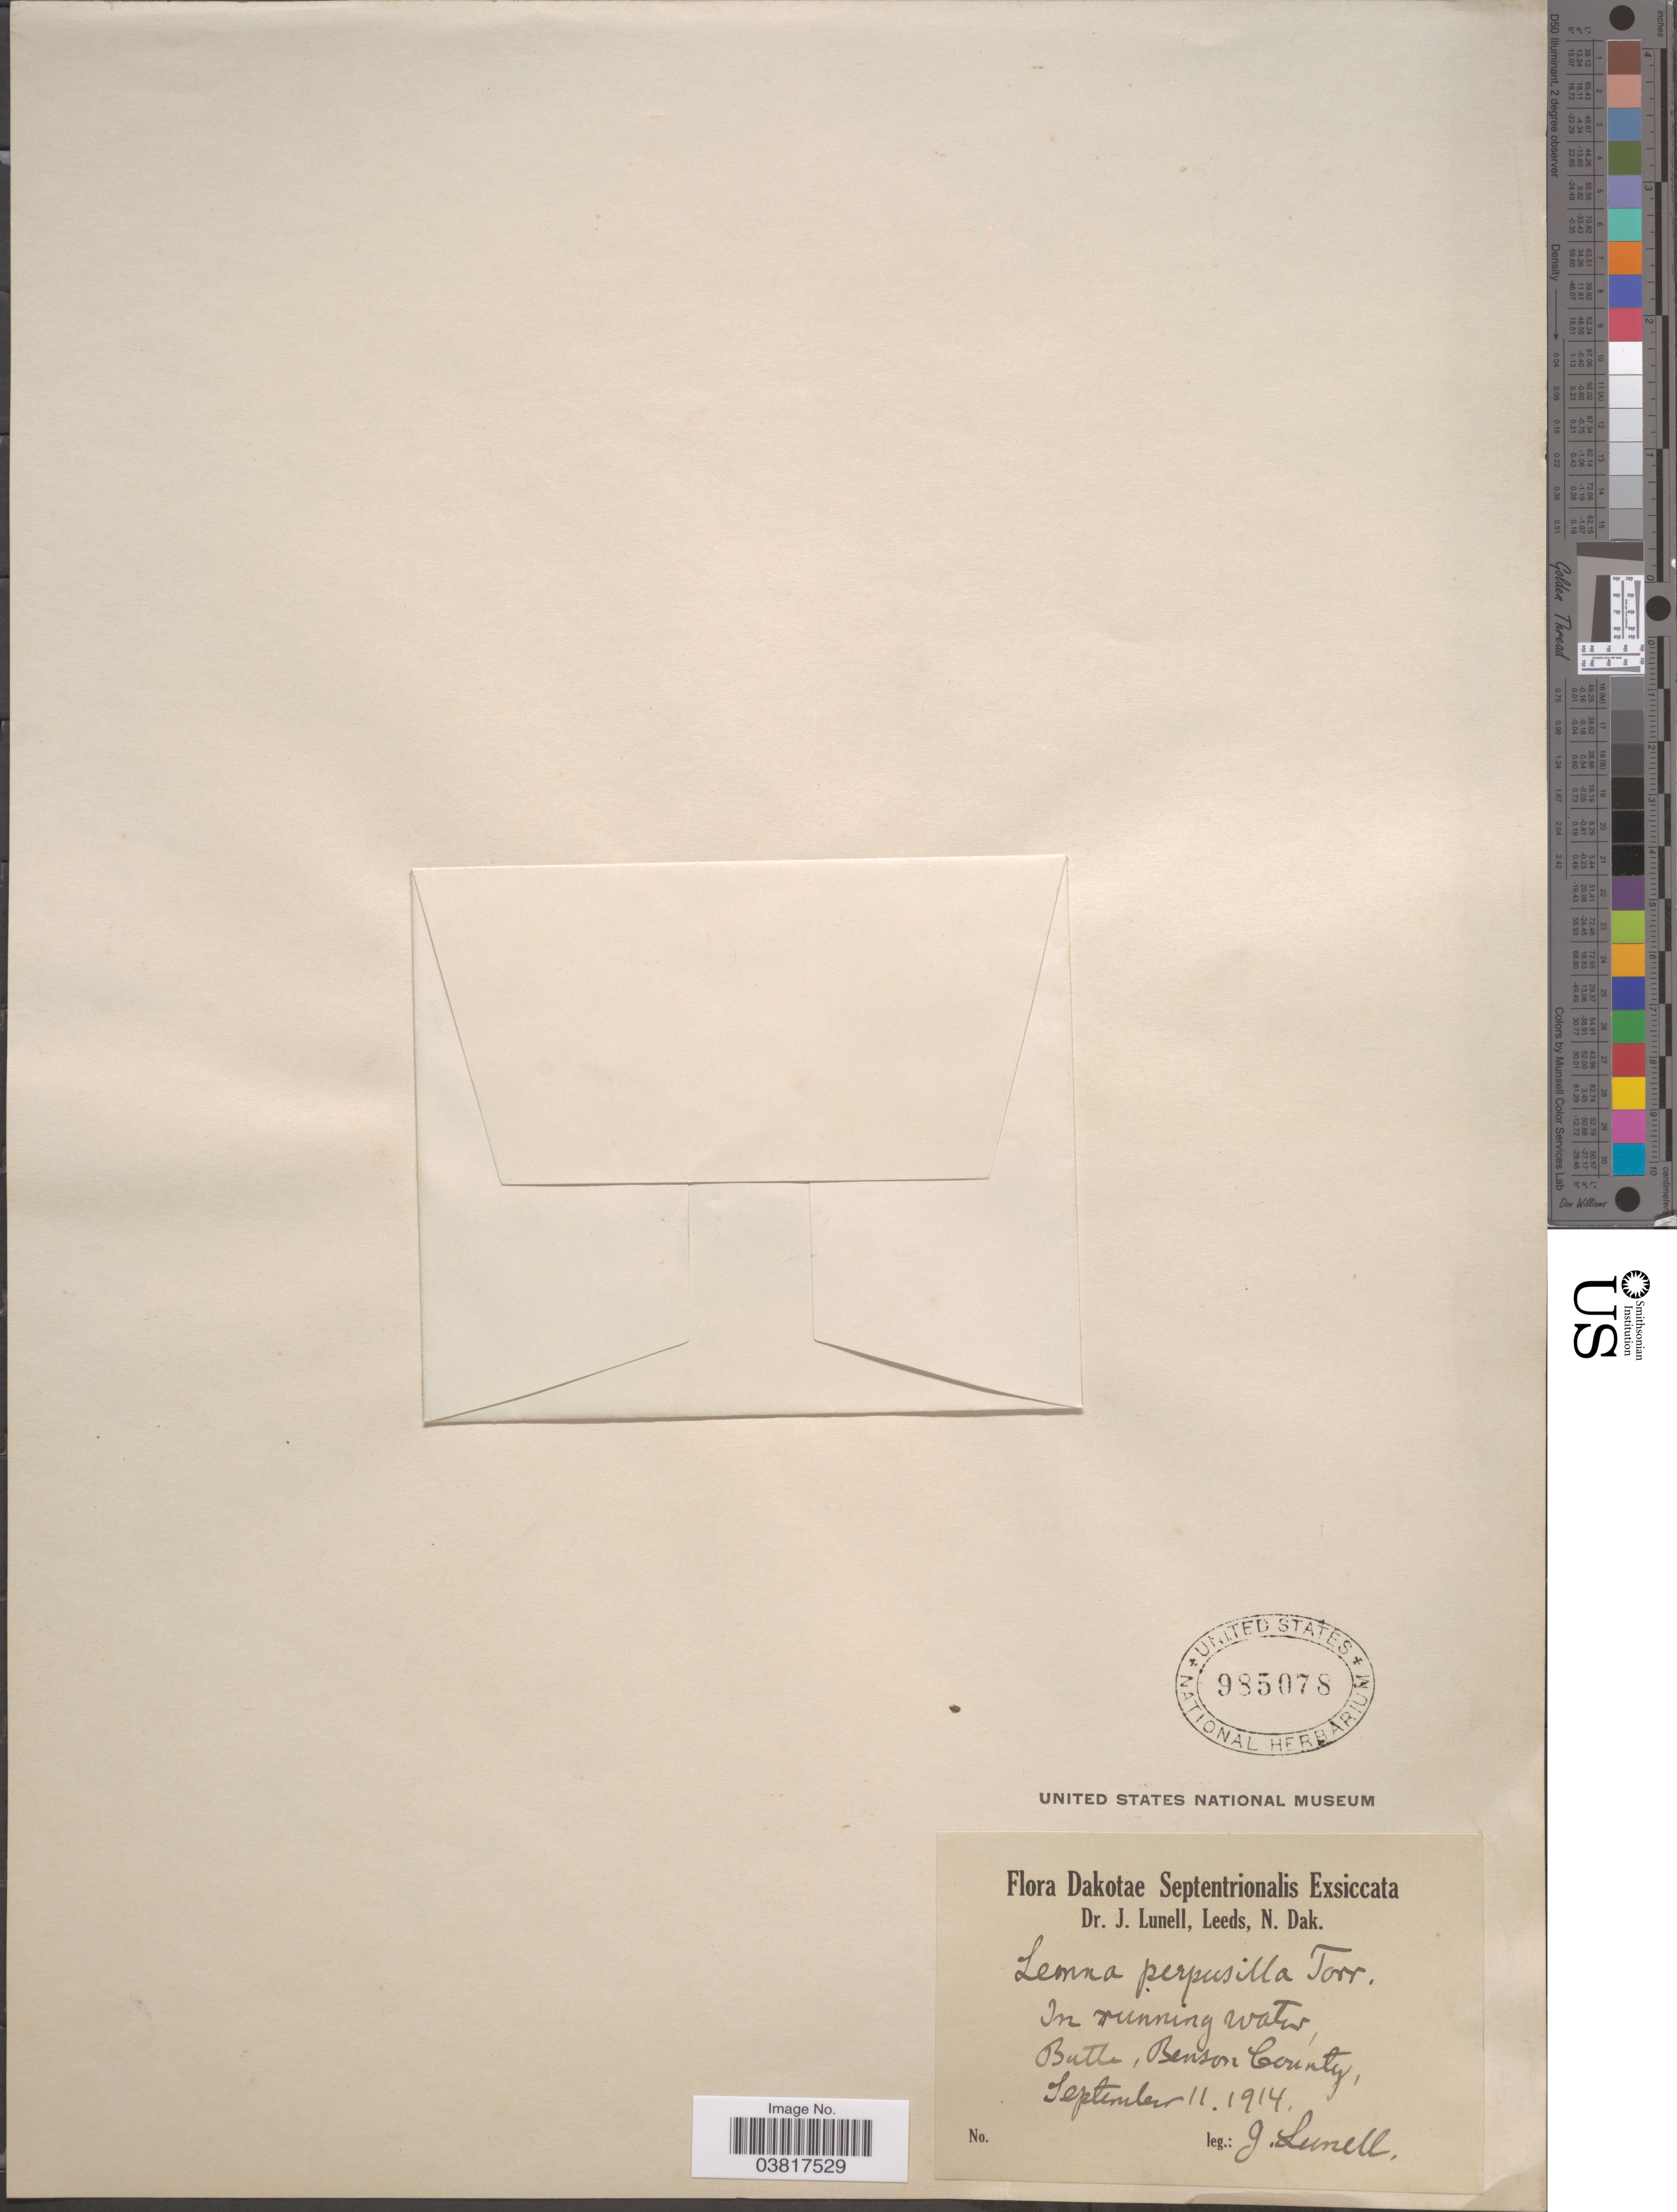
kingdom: Plantae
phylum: Tracheophyta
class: Liliopsida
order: Alismatales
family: Araceae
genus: Lemna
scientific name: Lemna perpusilla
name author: Torr.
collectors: J. Lunell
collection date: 1914-09-11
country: United States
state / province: North Dakota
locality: Dakotae Septentrionalis. Butte, Benson County.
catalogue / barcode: US 985078